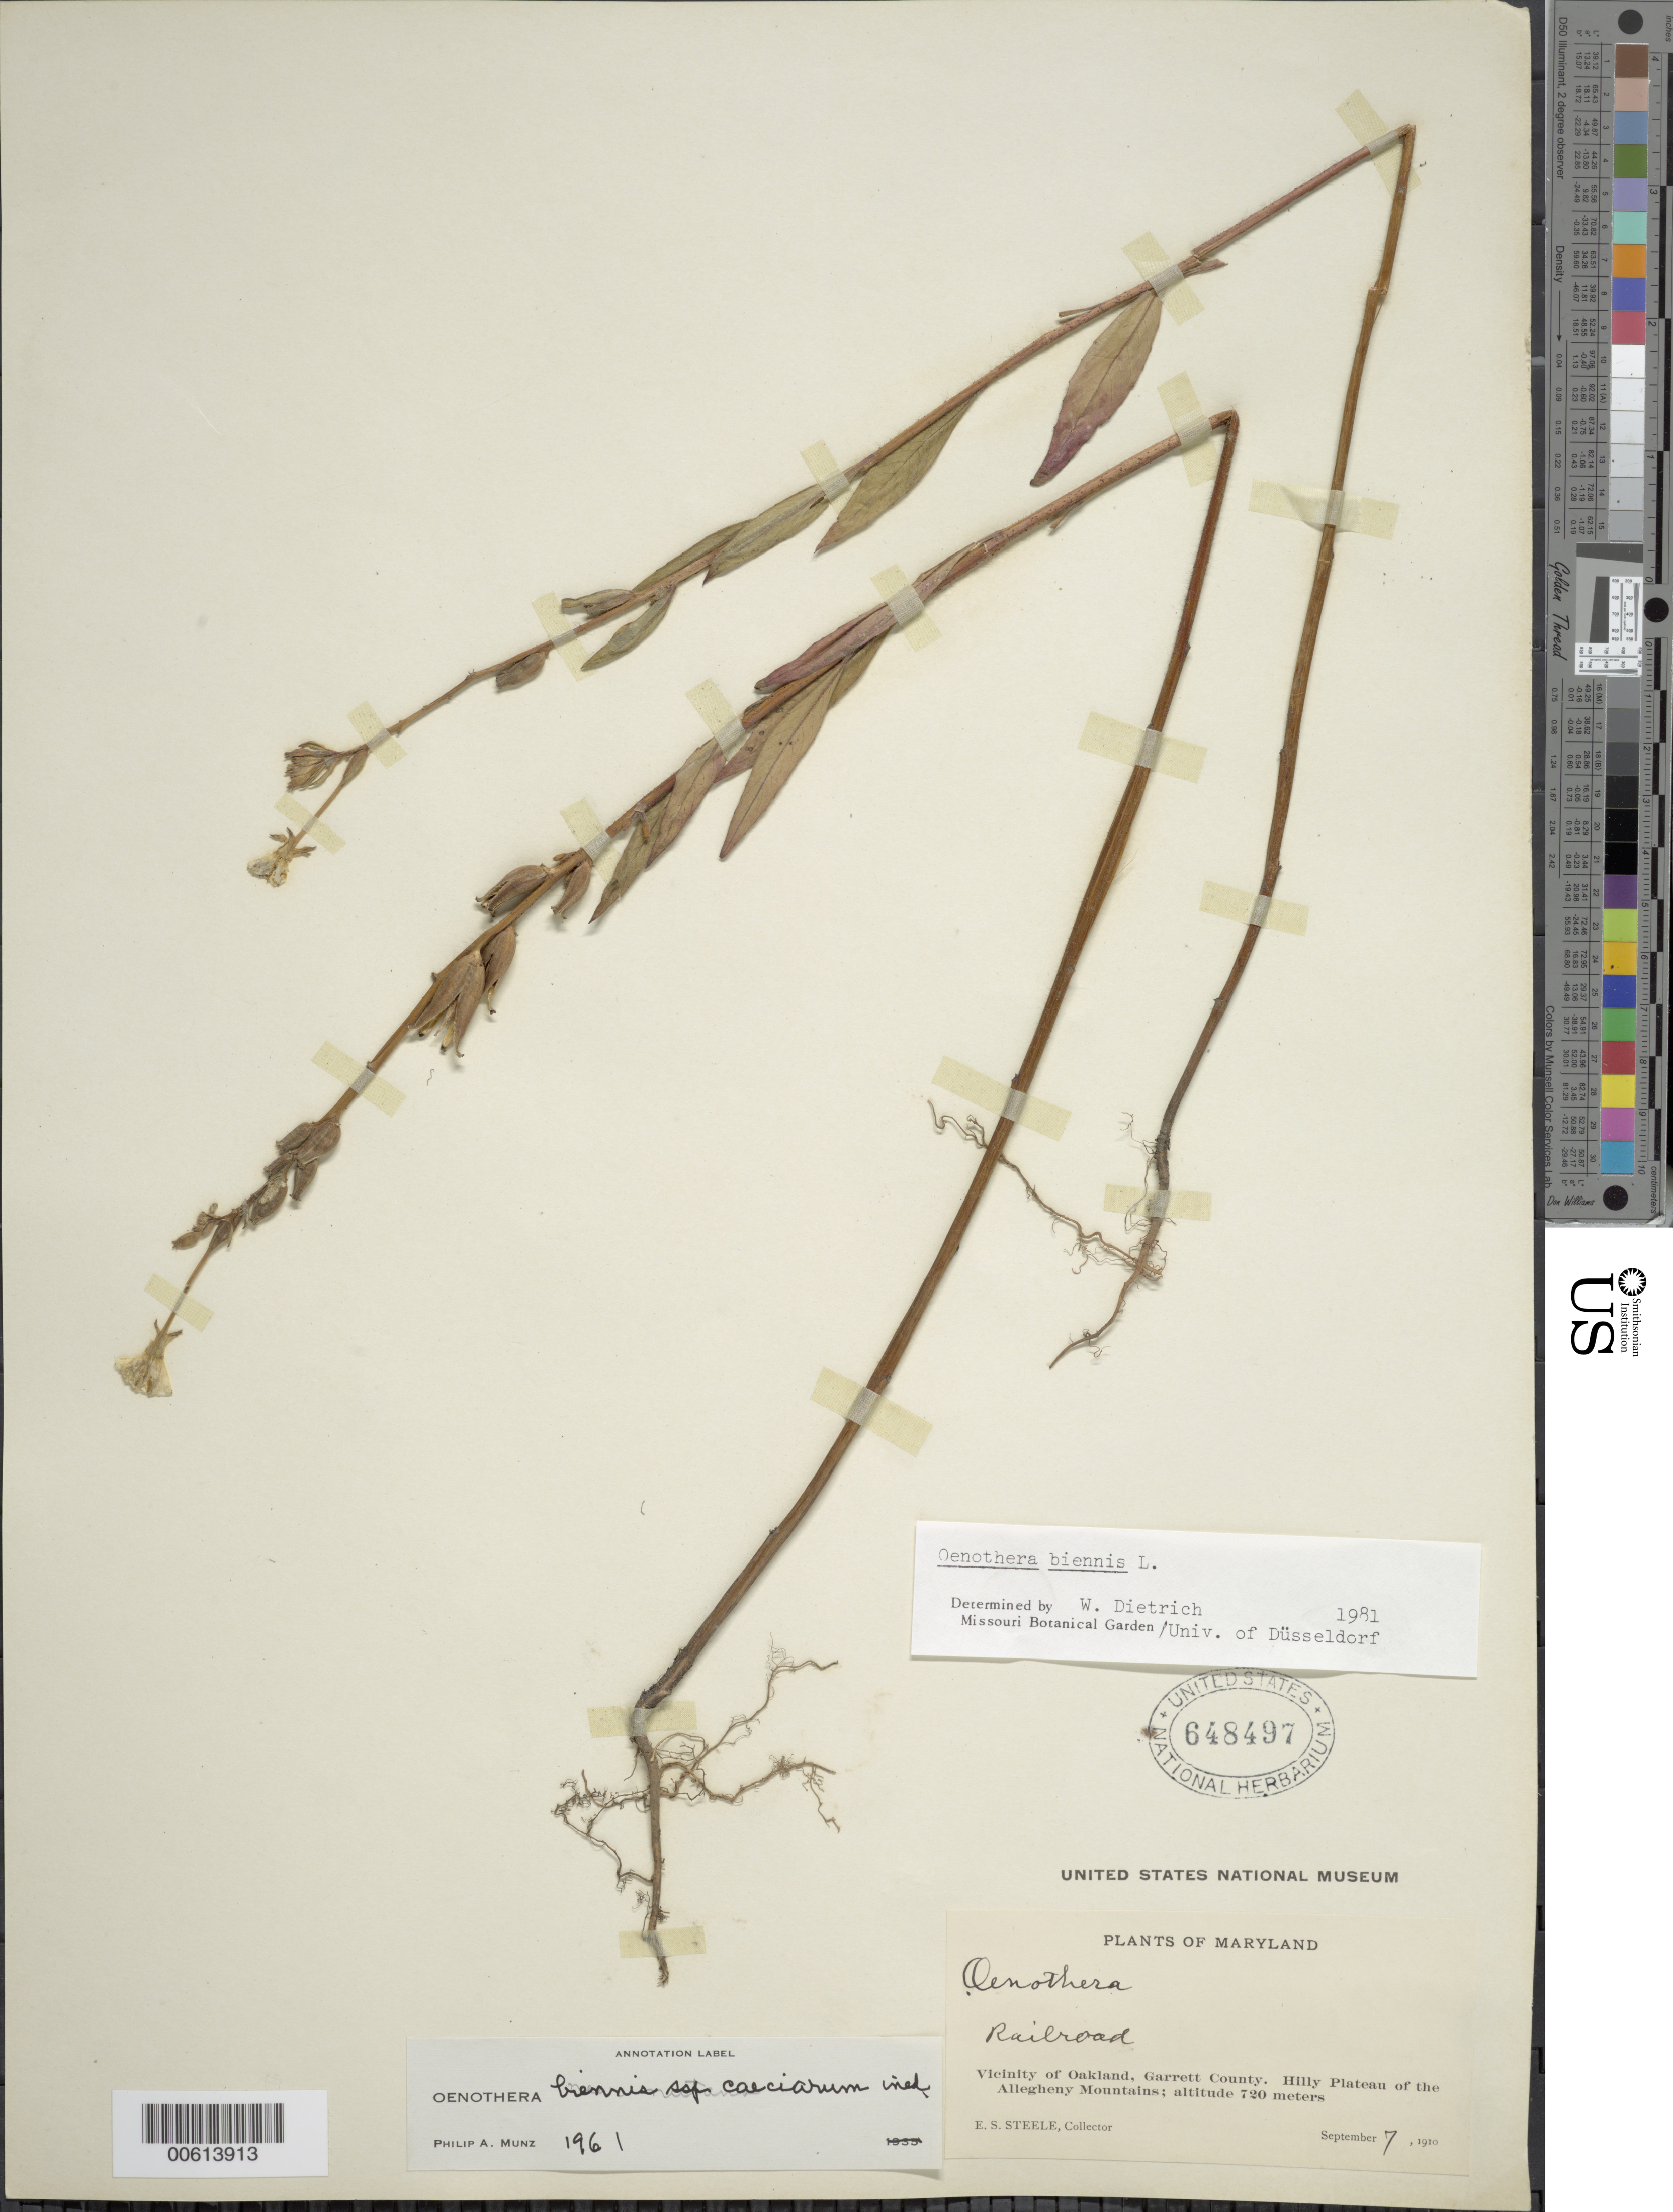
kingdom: Plantae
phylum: Tracheophyta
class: Magnoliopsida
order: Myrtales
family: Onagraceae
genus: Oenothera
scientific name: Oenothera biennis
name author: L.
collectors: E. Steele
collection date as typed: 07 Sep 1910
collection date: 1910-09-07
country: United States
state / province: Maryland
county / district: Garrett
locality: Oakland, Hilly Plateau of the Allegheny Mountains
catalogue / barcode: US 648497